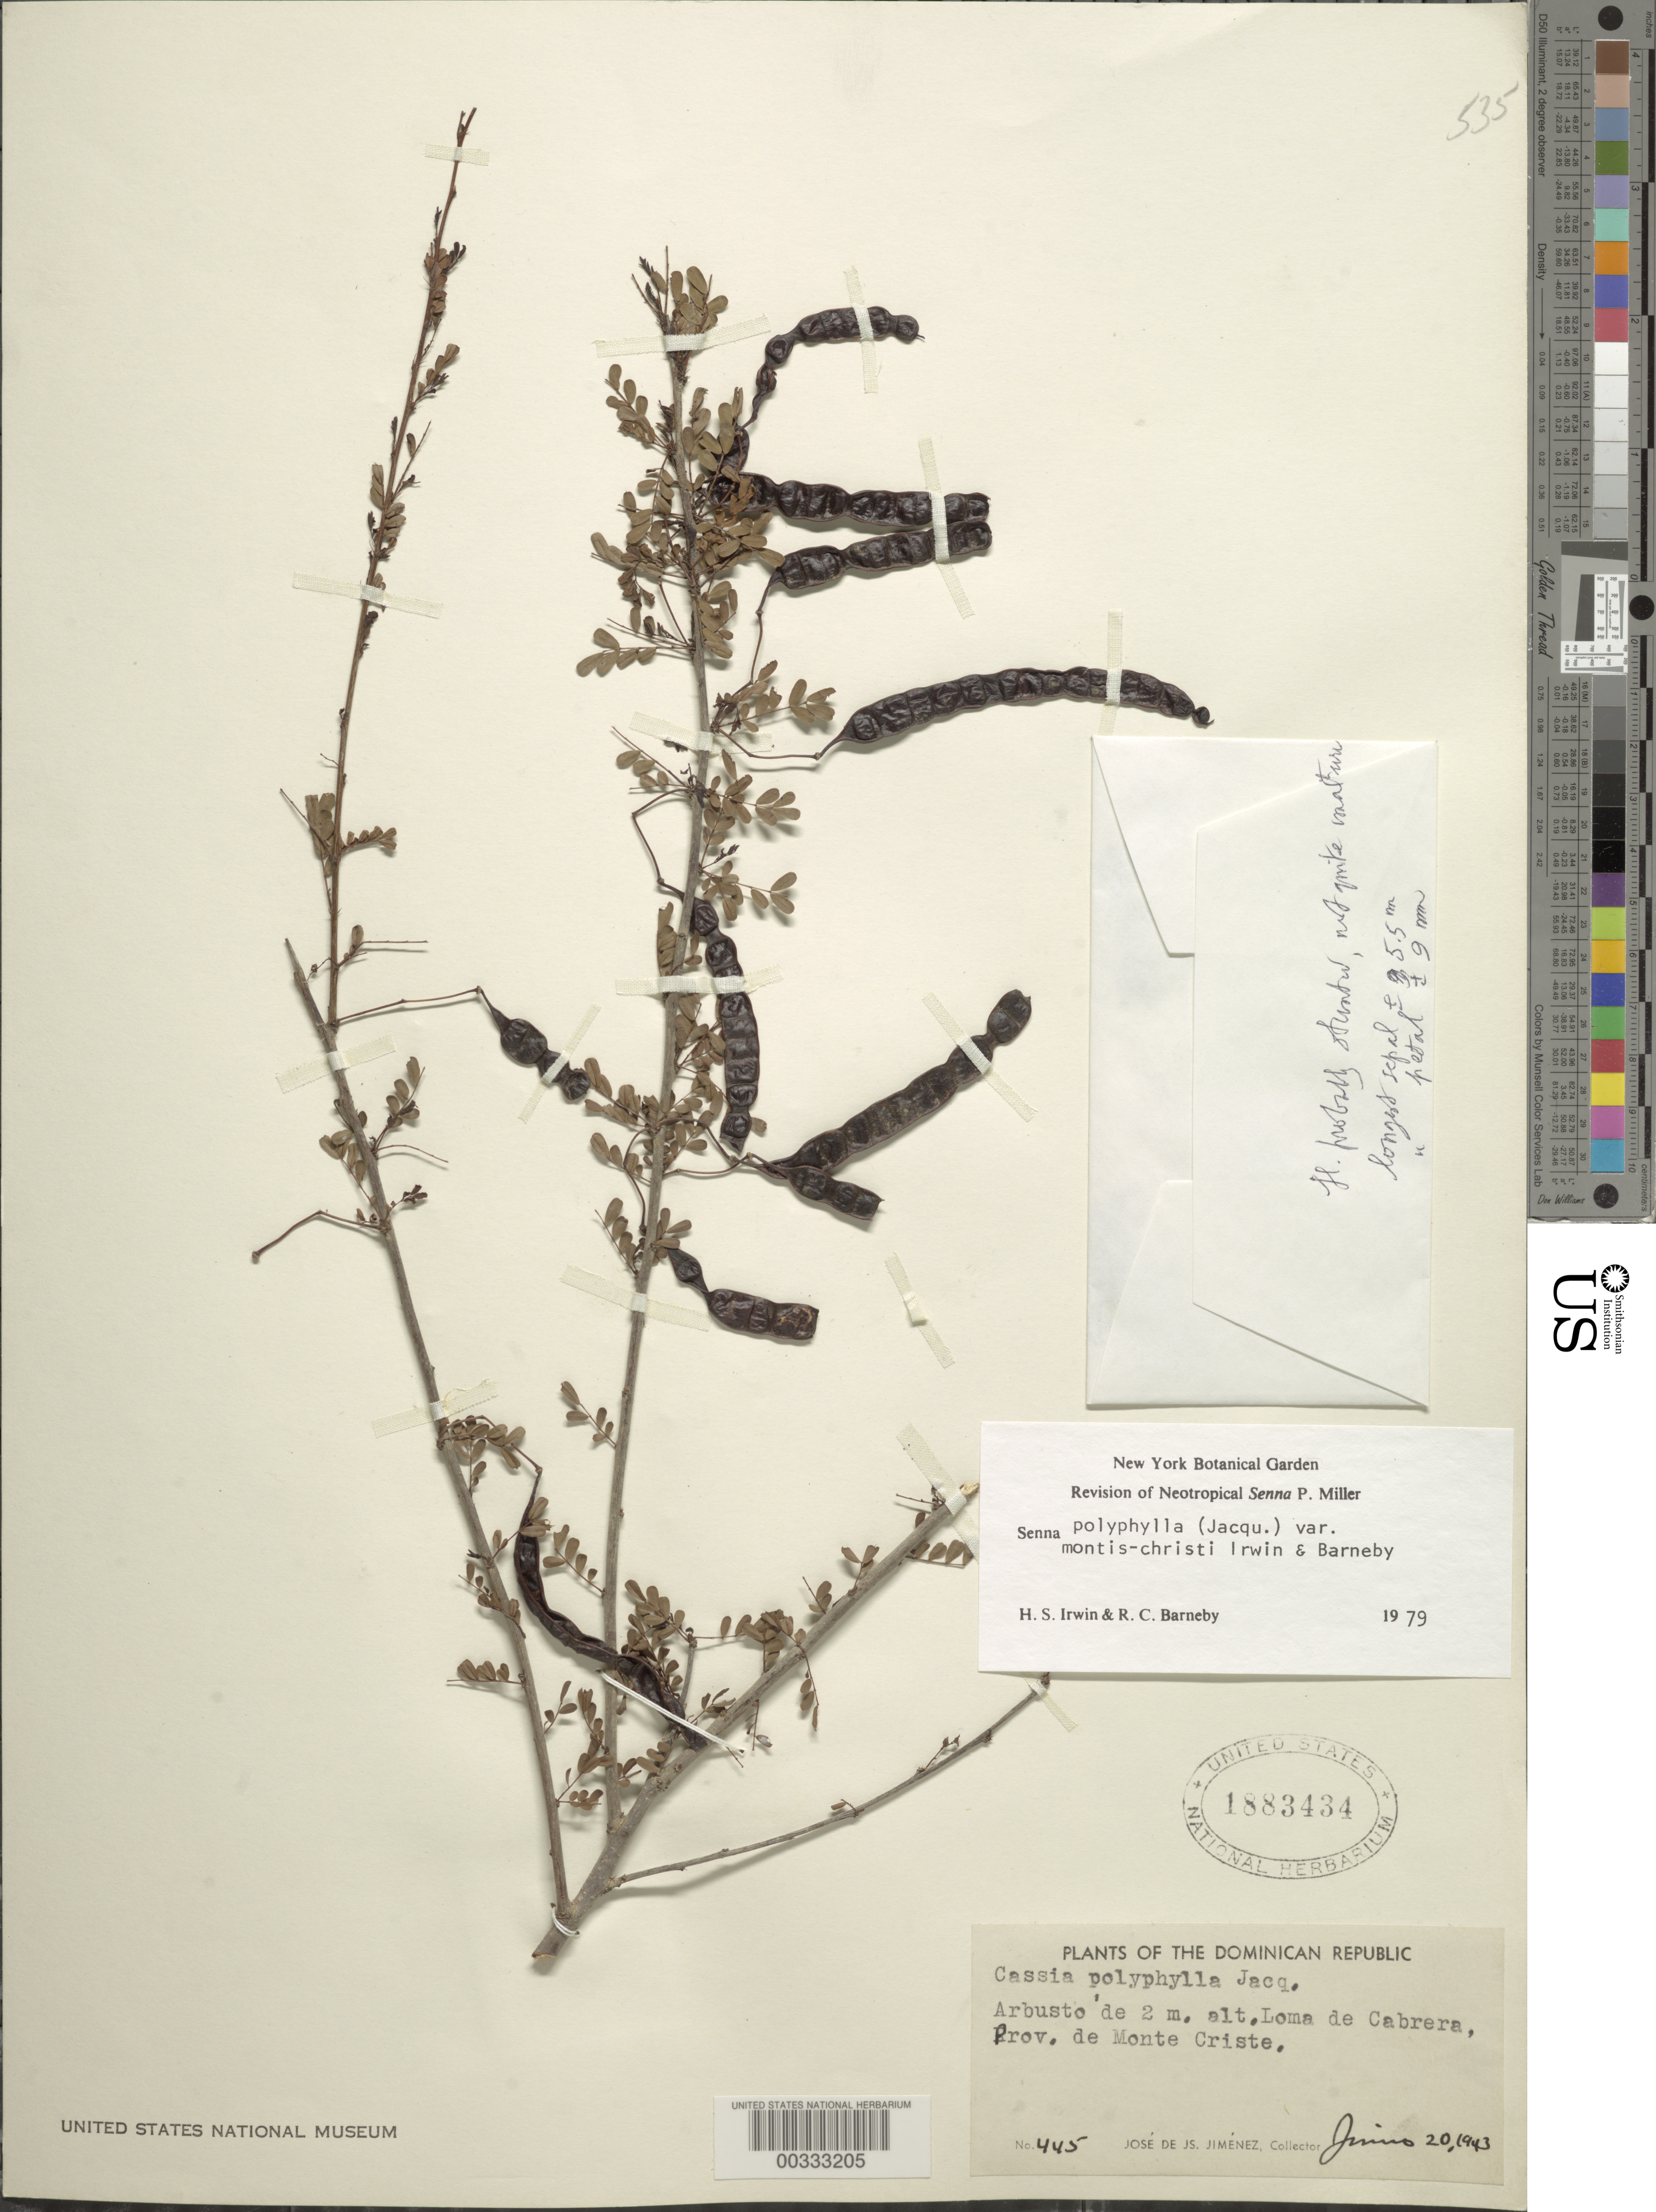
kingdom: Plantae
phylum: Tracheophyta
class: Magnoliopsida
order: Fabales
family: Fabaceae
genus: Senna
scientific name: Senna polyphylla var. montis-christi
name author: H.S. Irwin & Barneby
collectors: J. J. Jiménez Almonte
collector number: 445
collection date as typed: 20 Jun 1943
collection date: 1943-06-20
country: Dominican Republic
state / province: Monte Cristi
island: Hispaniola Island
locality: Loma de cabrera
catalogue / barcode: US 1883434